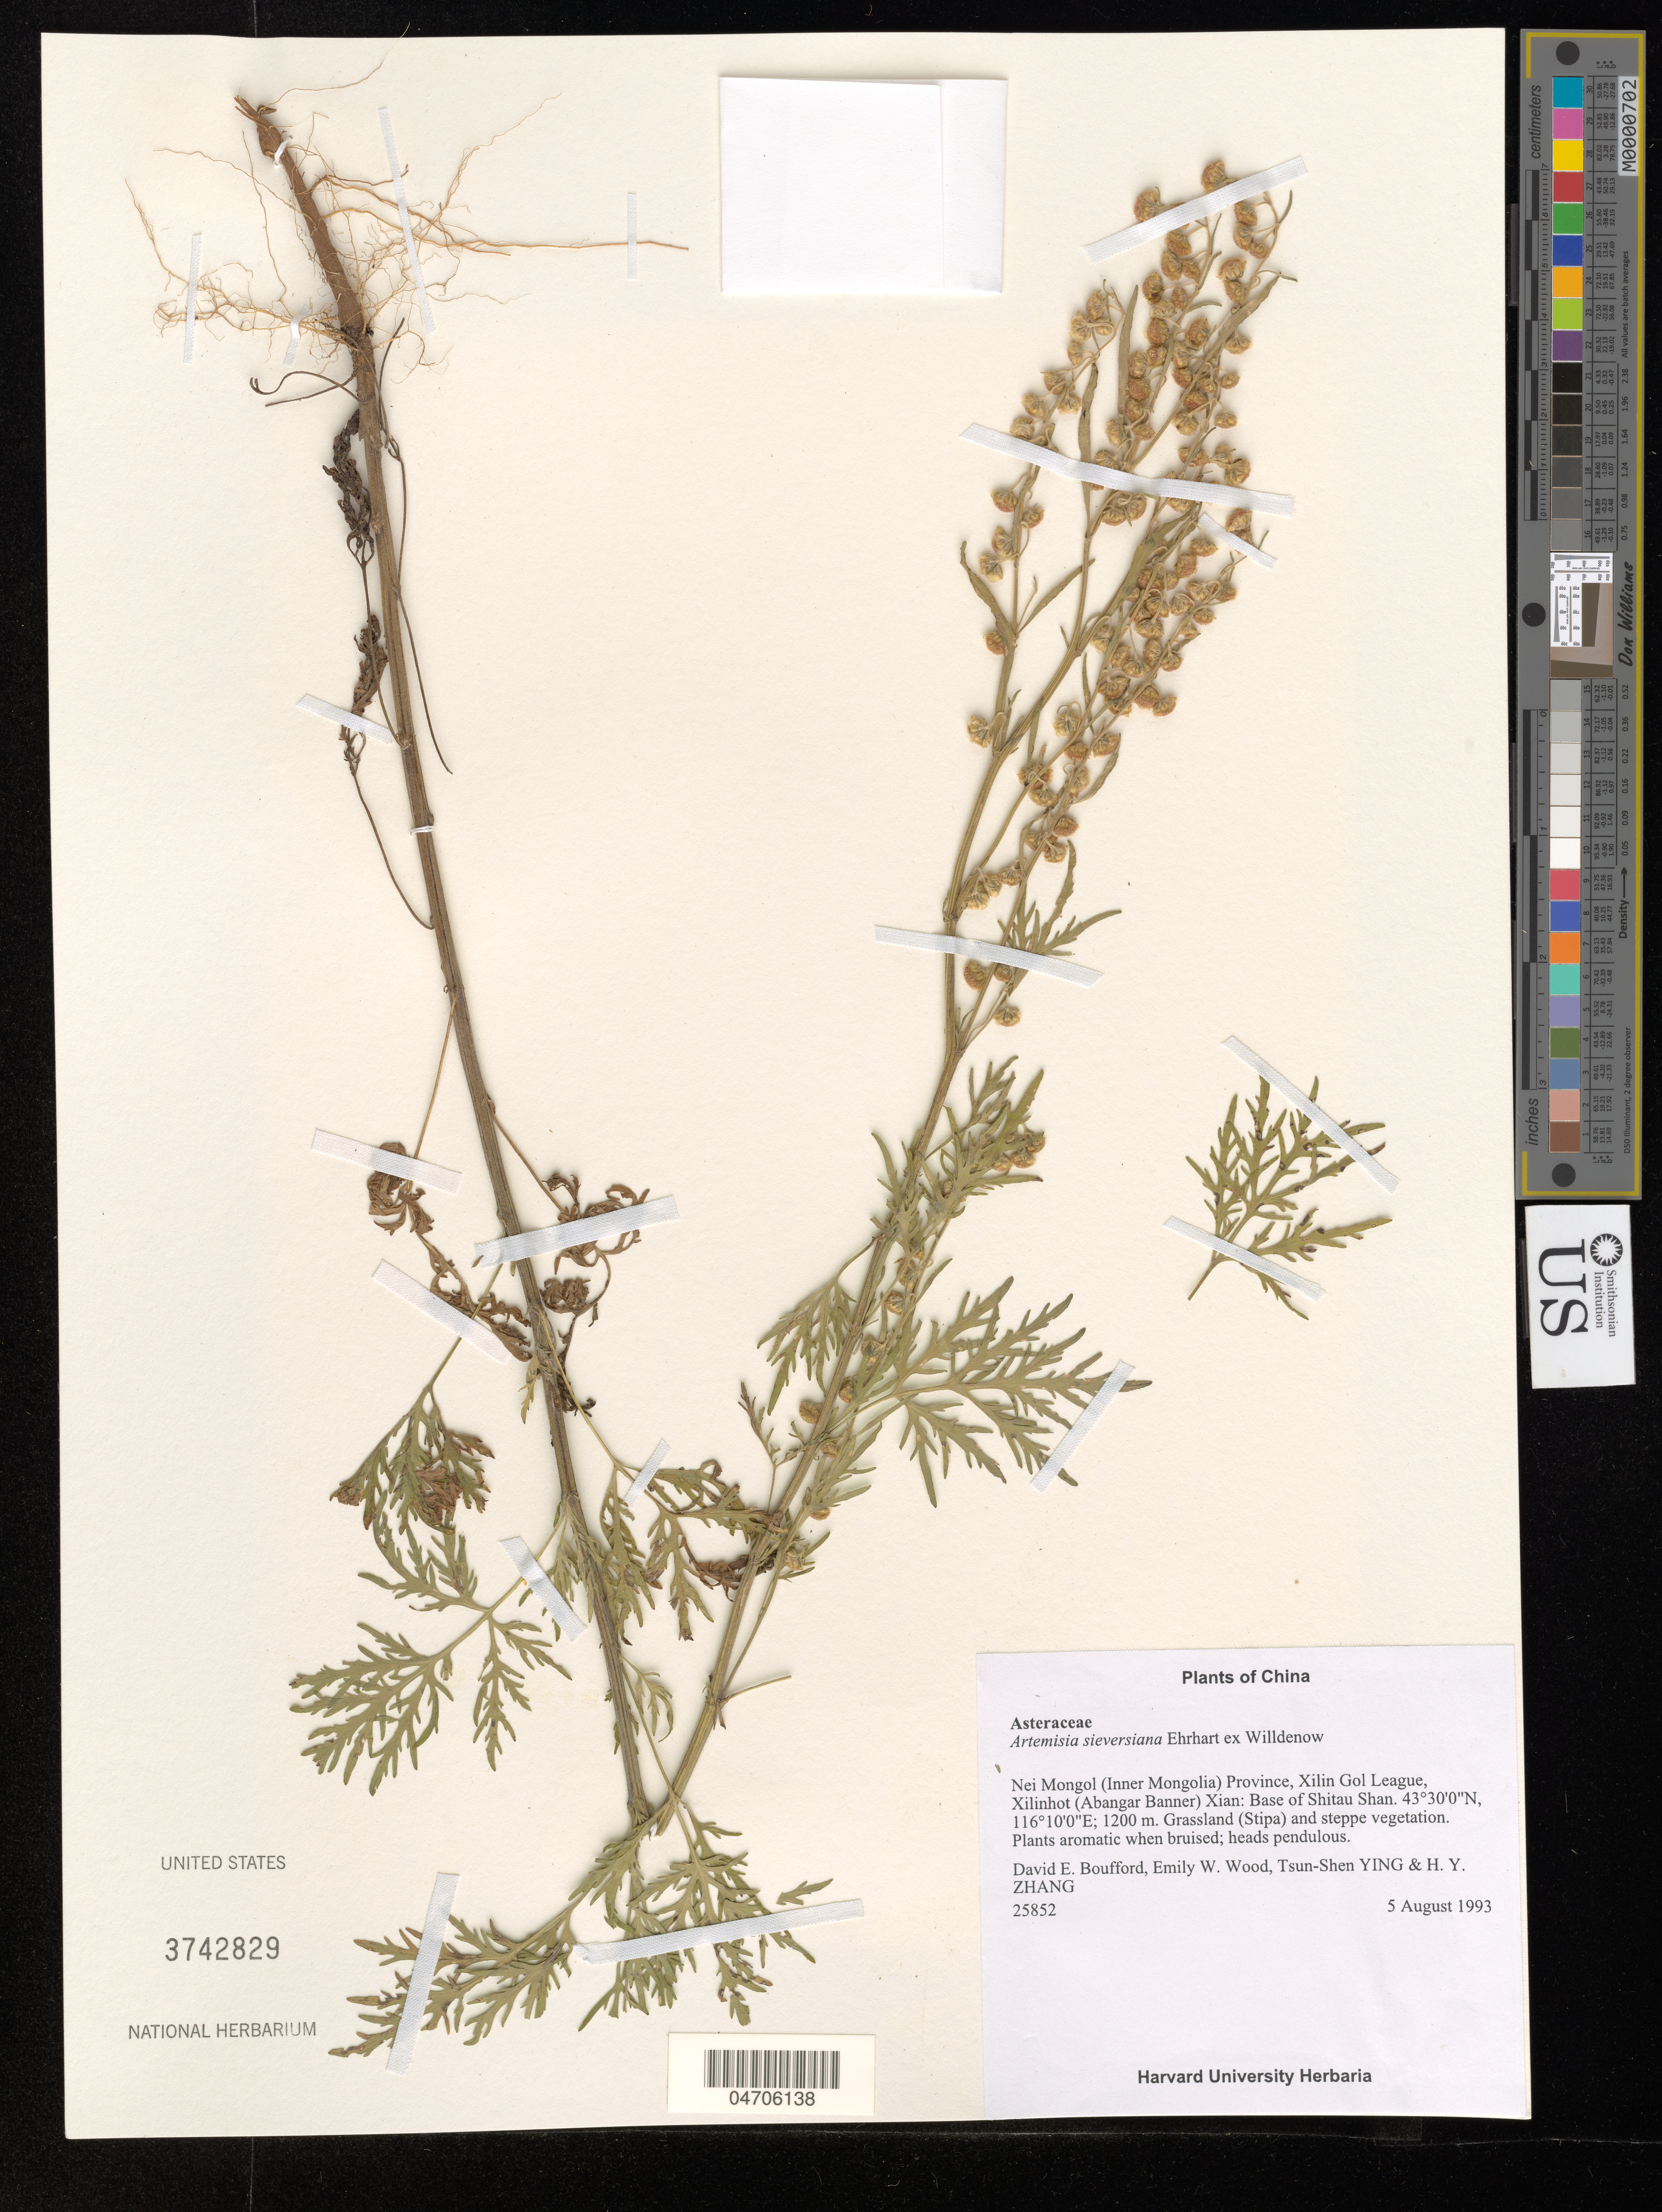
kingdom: Plantae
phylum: Tracheophyta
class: Magnoliopsida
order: Asterales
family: Asteraceae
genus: Artemisia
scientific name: Artemisia sieversiana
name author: Willd.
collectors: D. E. Boufford, E. Wood, T. Ying & H. Zhang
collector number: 25852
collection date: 1993-08-05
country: China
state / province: Nei Monggol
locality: (Inner Mongolia), Xilin Gol League, Xilinhot (Abangar Banner) Xian: Base of Shitau Shan.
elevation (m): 1200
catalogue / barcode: US 3742829